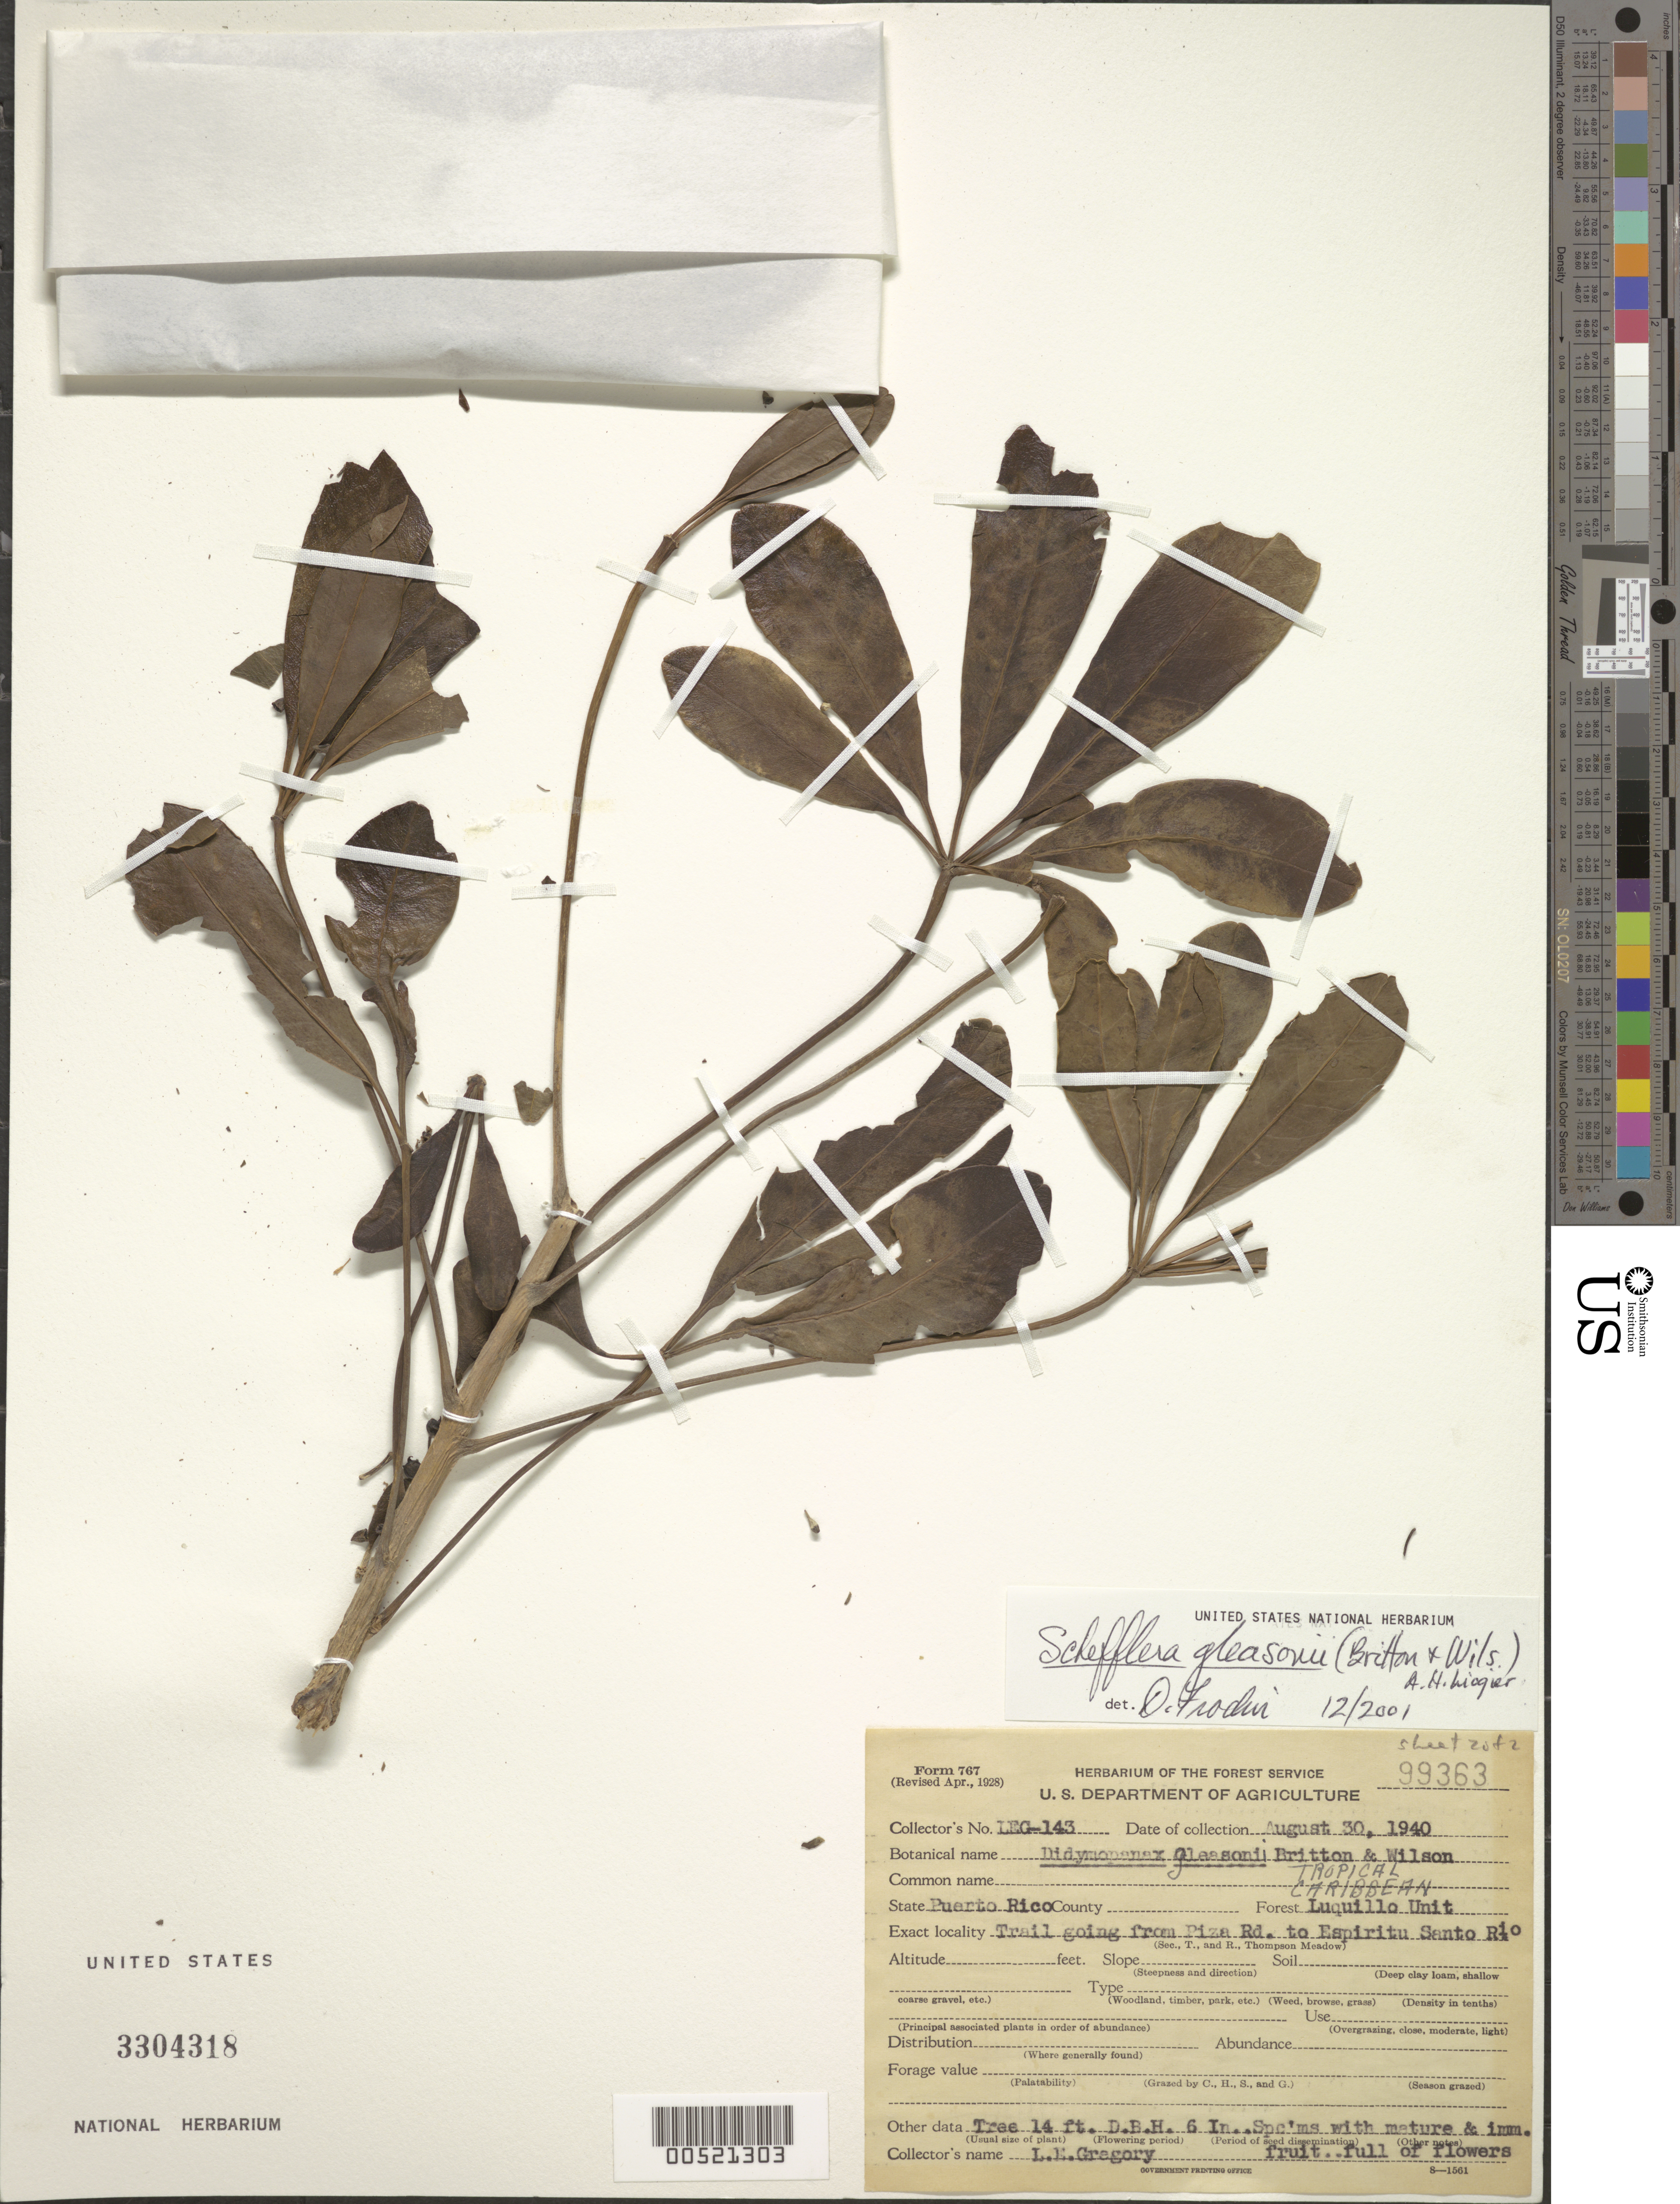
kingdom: Plantae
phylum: Tracheophyta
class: Magnoliopsida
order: Apiales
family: Araliaceae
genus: Didymopanax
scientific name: Didymopanax gleasonii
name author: Britton & P. Wilson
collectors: L. E. Gregory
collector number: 143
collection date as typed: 30 Aug 1940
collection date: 1940-08-30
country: Puerto Rico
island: Greater Antilles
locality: Caribbean National Forest: Luquillo Unit, trail going from Piza Rd. to Espiritu Santo Río.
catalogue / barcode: US 3304318